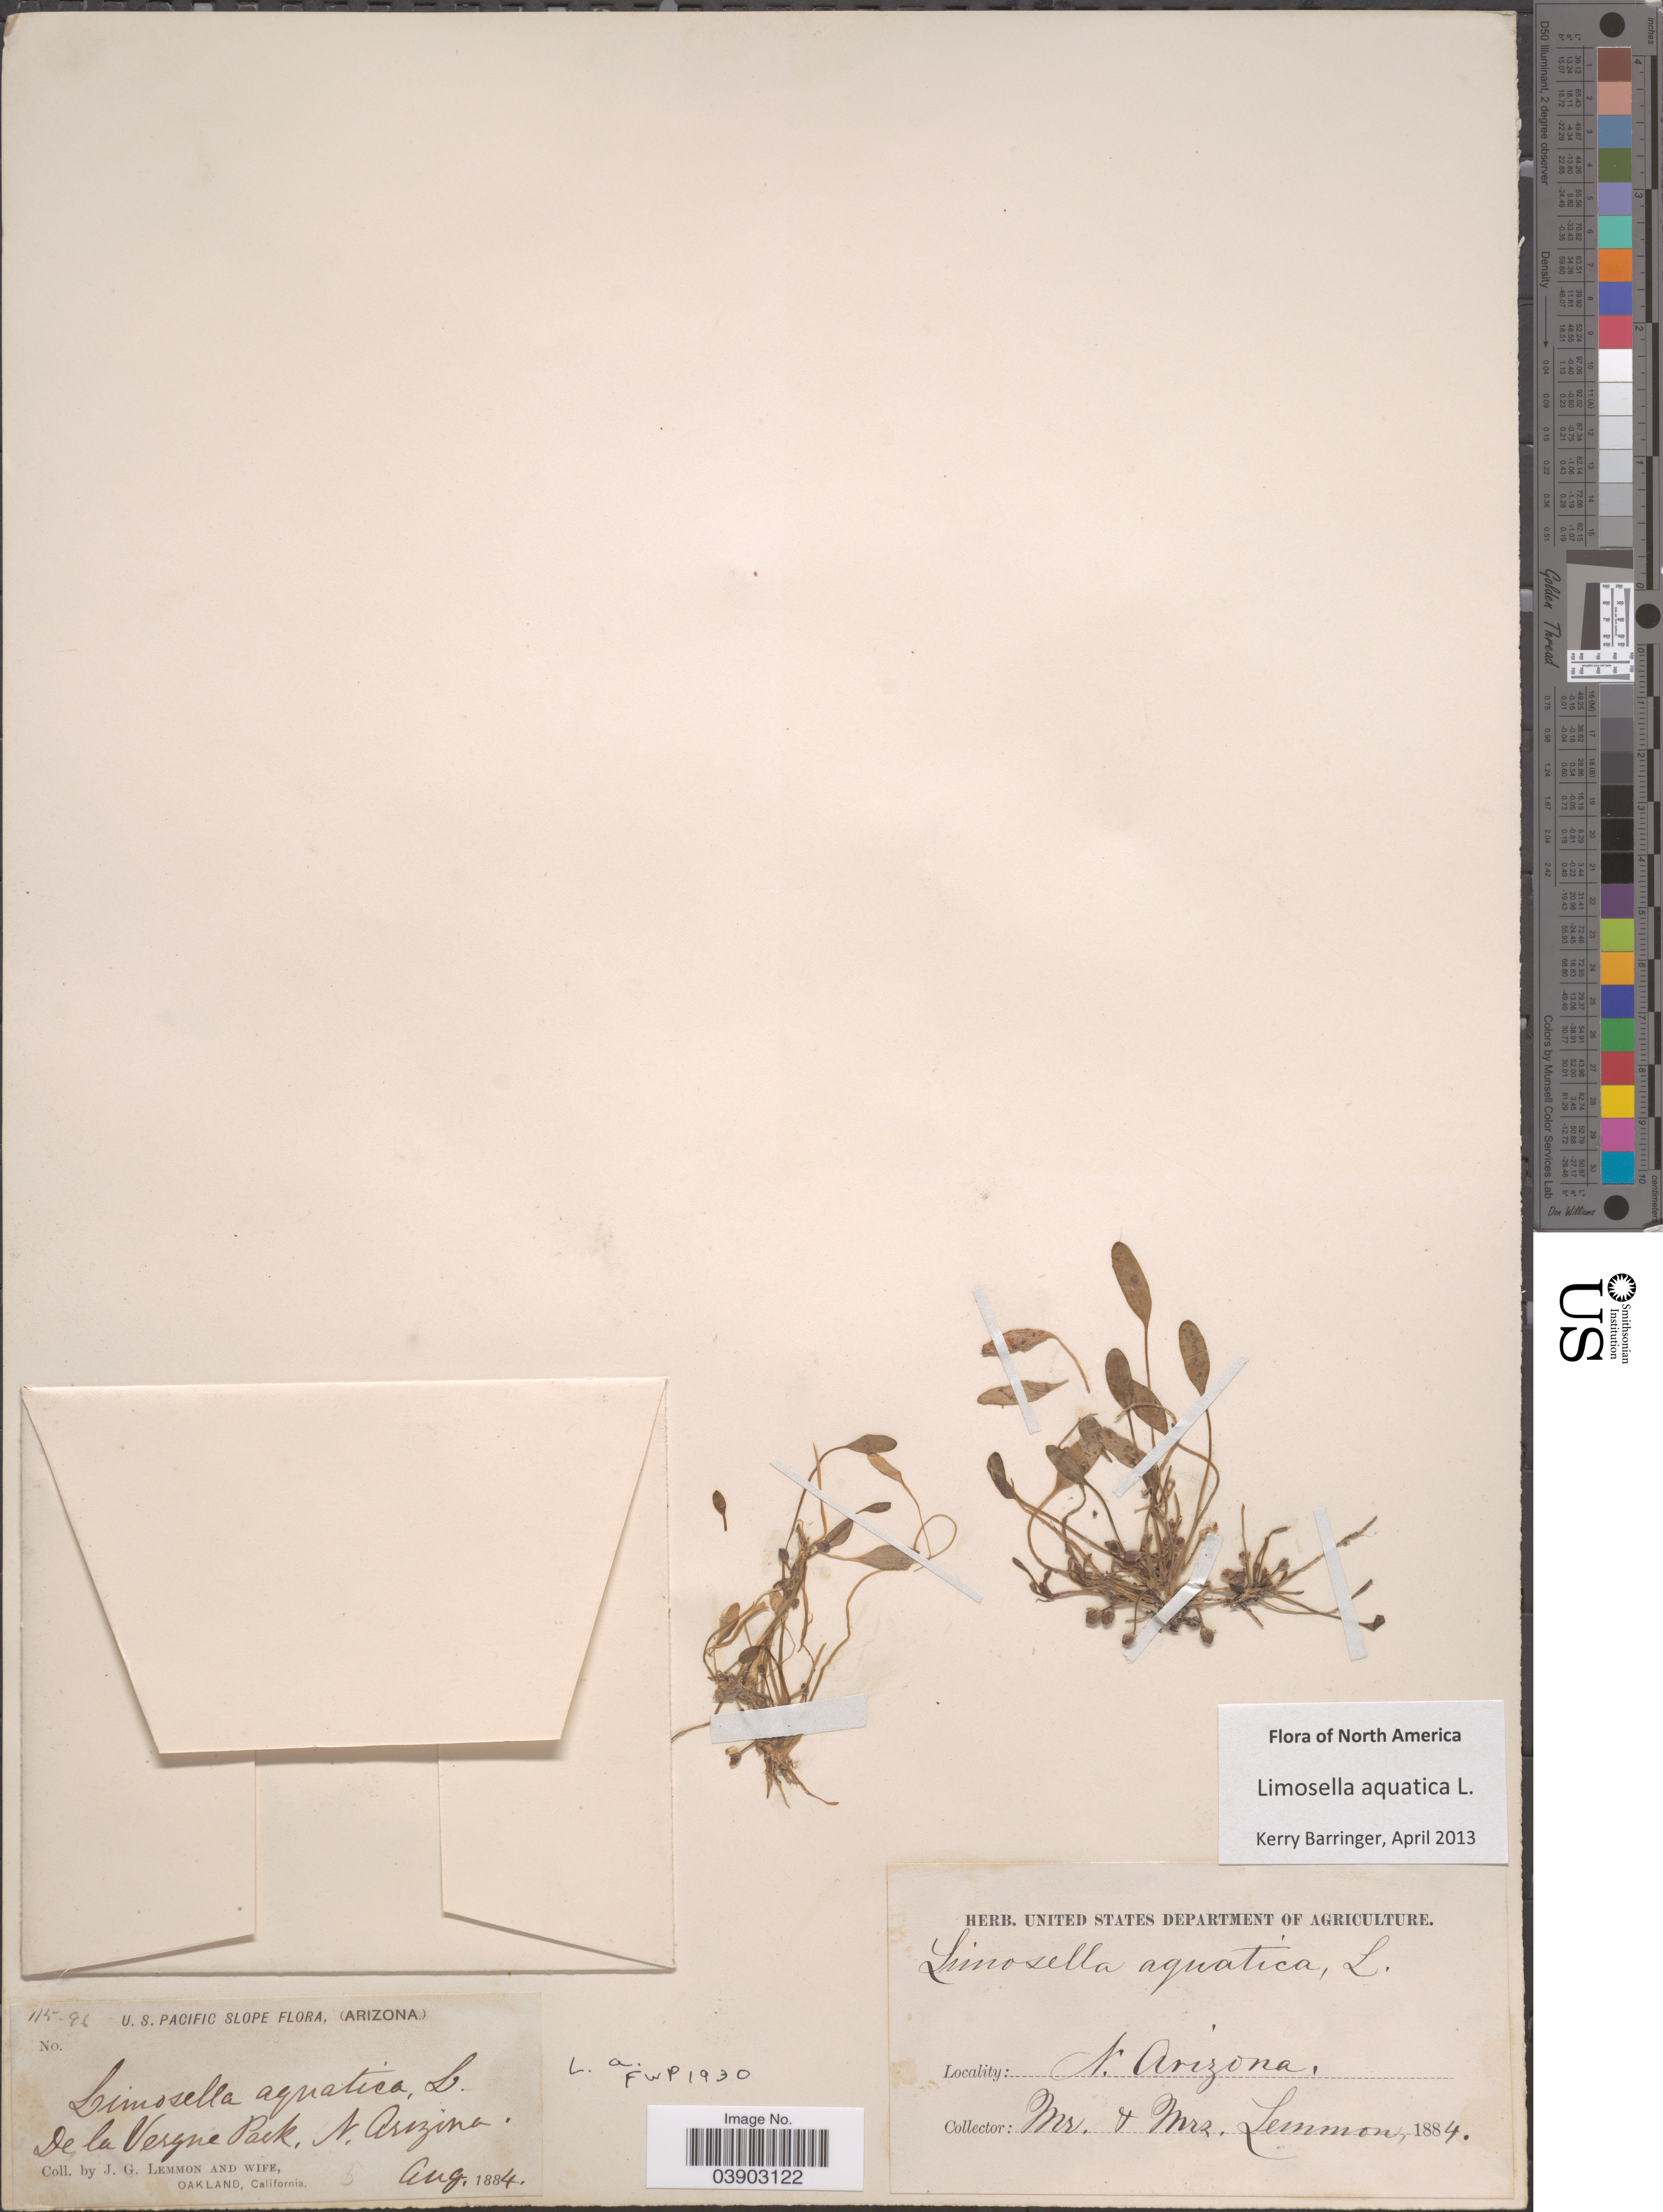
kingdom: Plantae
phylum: Tracheophyta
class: Magnoliopsida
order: Lamiales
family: Scrophulariaceae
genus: Limosella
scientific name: Limosella aquatica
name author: L.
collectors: J. Lemmon & Mrs. J. G. Lemmon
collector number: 115-96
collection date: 1884-08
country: United States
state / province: Arizona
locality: U.S. Pacific Slope. De la Vergne Pack, N. Arizona.